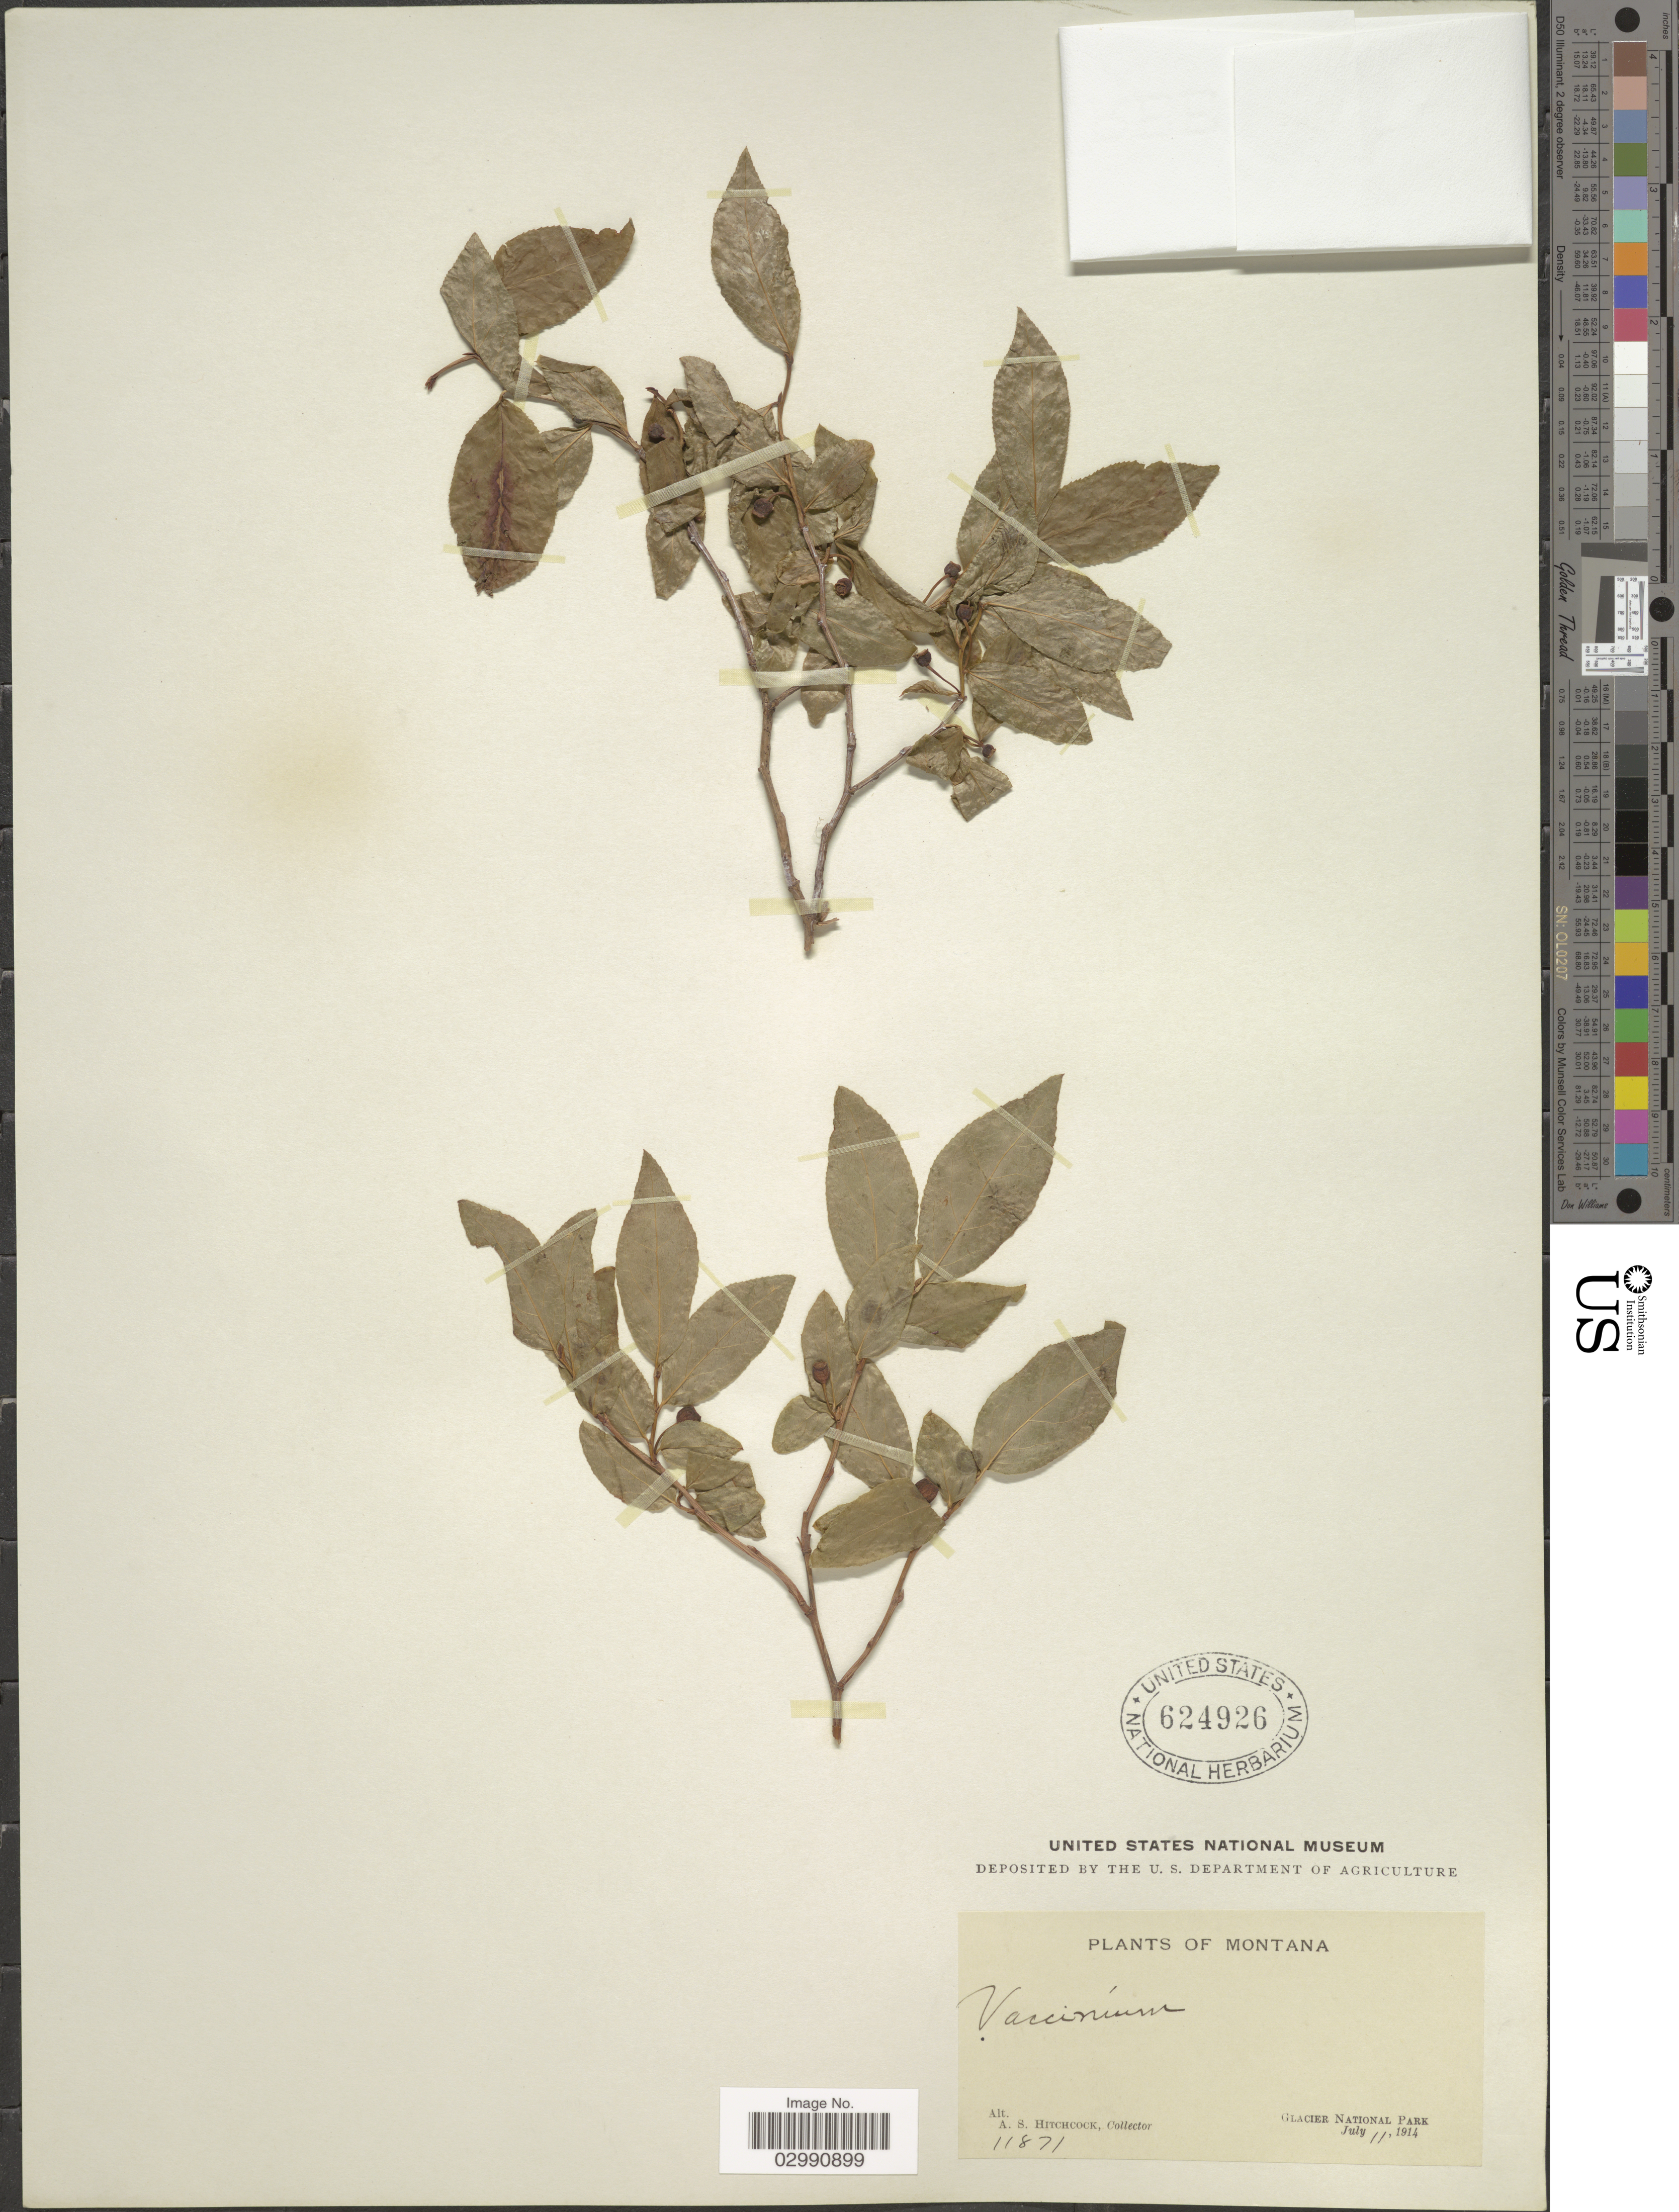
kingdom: Plantae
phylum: Tracheophyta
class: Magnoliopsida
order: Ericales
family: Ericaceae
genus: Vaccinium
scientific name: Vaccinium sp.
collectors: A. S. Hitchcock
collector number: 11871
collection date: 1914-07-11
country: United States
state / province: Montana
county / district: Flathead / Glacier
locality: Glacier National Park.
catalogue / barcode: US 624926